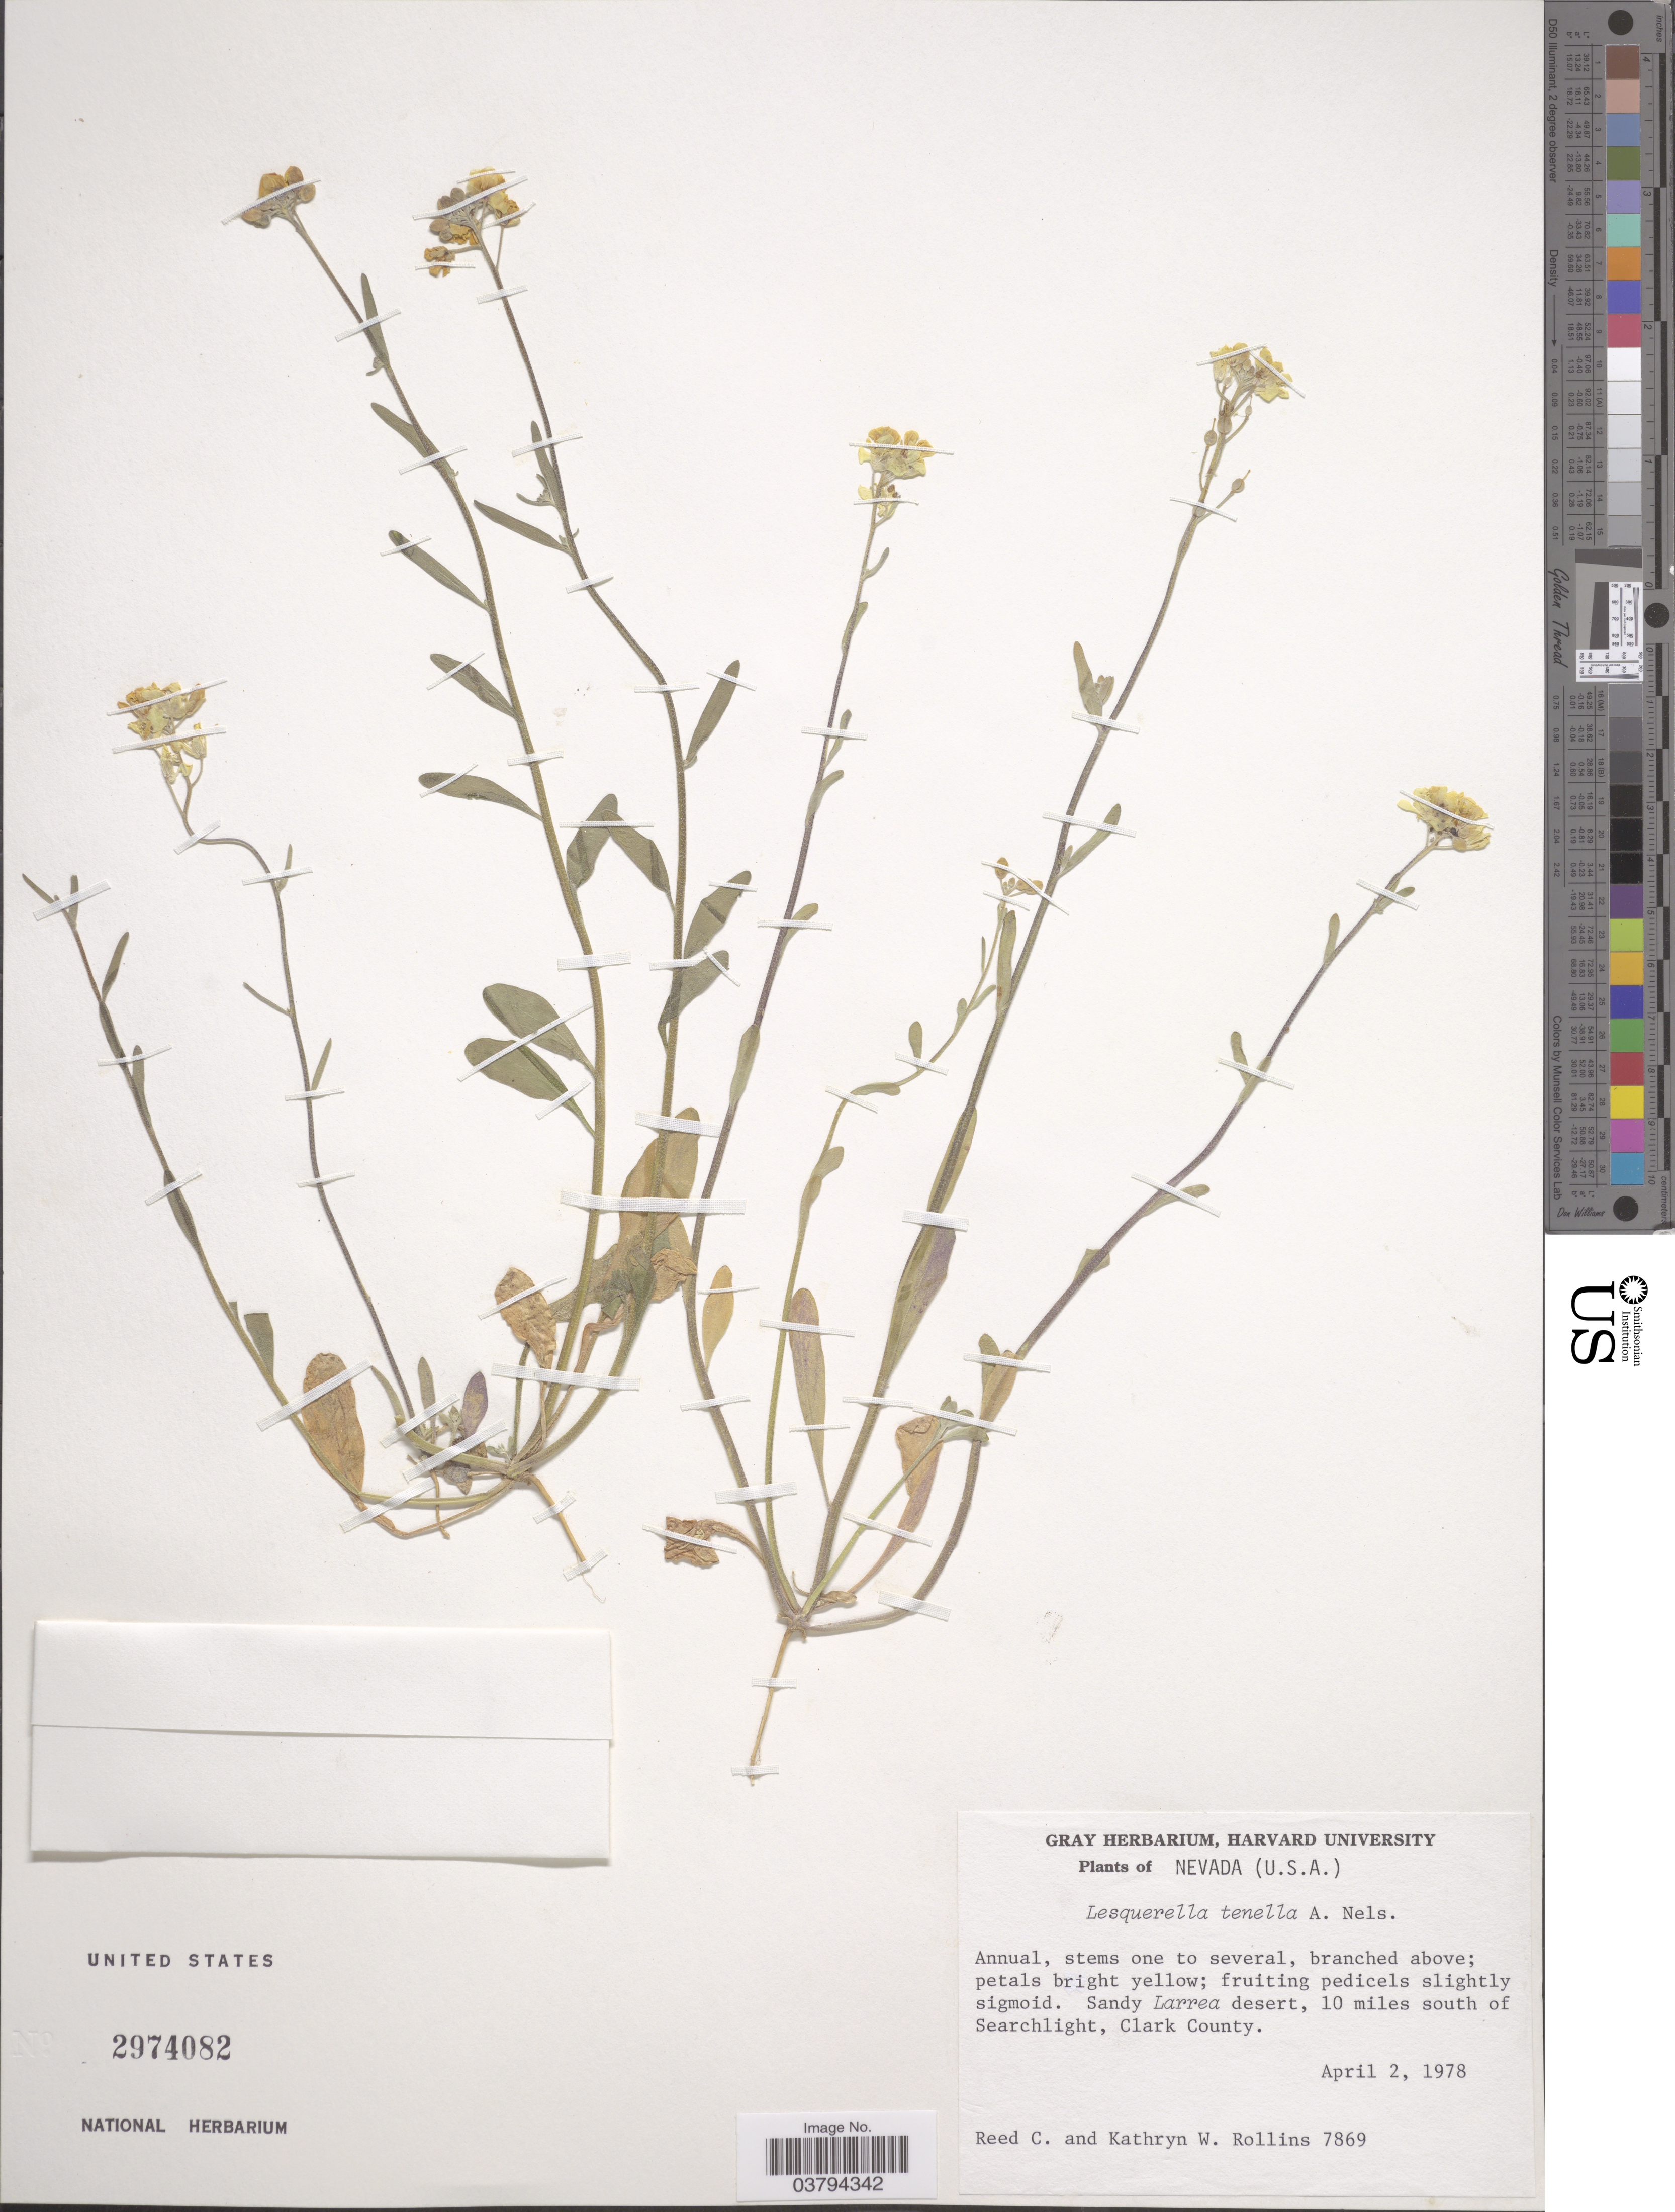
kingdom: Plantae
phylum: Tracheophyta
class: Magnoliopsida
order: Brassicales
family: Brassicaceae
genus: Lesquerella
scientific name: Lesquerella tenella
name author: A. Nelson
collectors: R. C. Rollins & K. W. Rollins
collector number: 7869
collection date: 1978-04-02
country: United States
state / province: Nevada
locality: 10 miles south of Searchlight, Clark County.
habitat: sandy desert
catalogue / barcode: US 2974082